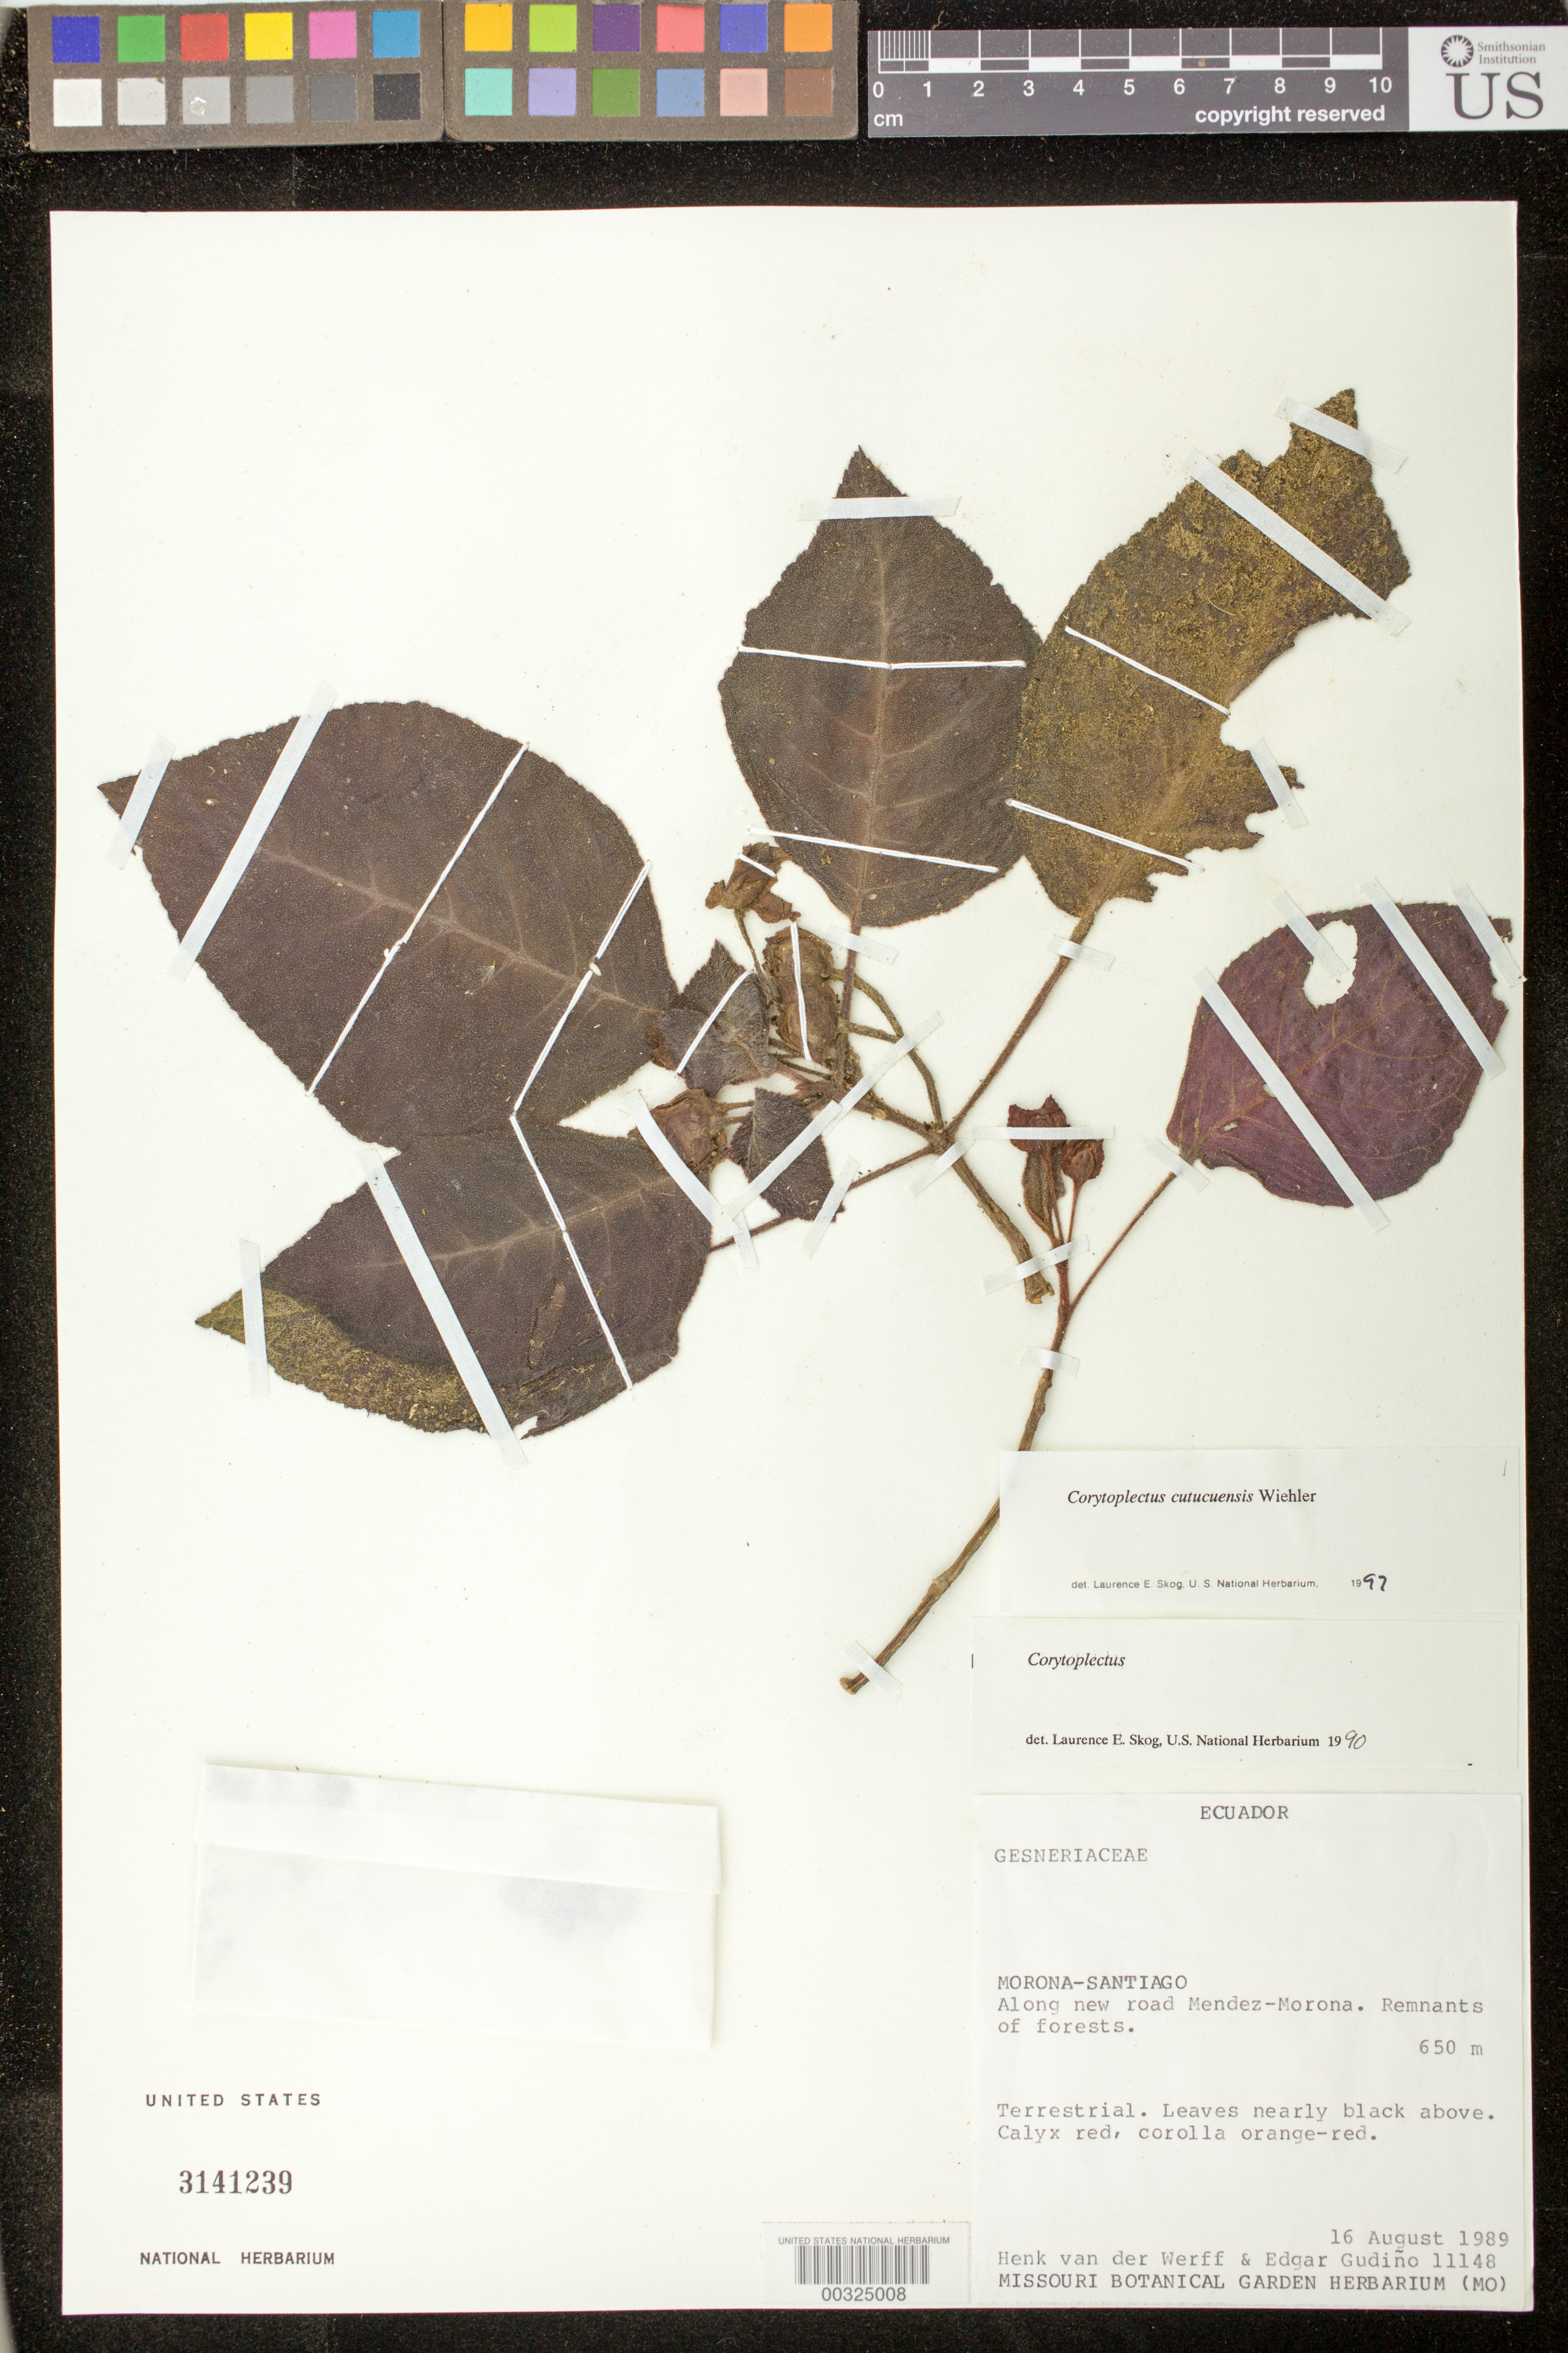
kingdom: Plantae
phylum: Tracheophyta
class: Magnoliopsida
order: Lamiales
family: Gesneriaceae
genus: Corytoplectus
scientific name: Corytoplectus cutucuensis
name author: Wiehler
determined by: Skog, Laurence E.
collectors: H. van der Werff & E. Gudiño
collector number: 11148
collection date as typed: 16 Aug 1989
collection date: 1989-08-16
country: Ecuador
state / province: Morona-Santiago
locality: Along new road Mendez-Morona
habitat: Remnants of forests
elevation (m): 650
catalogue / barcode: US 3141239